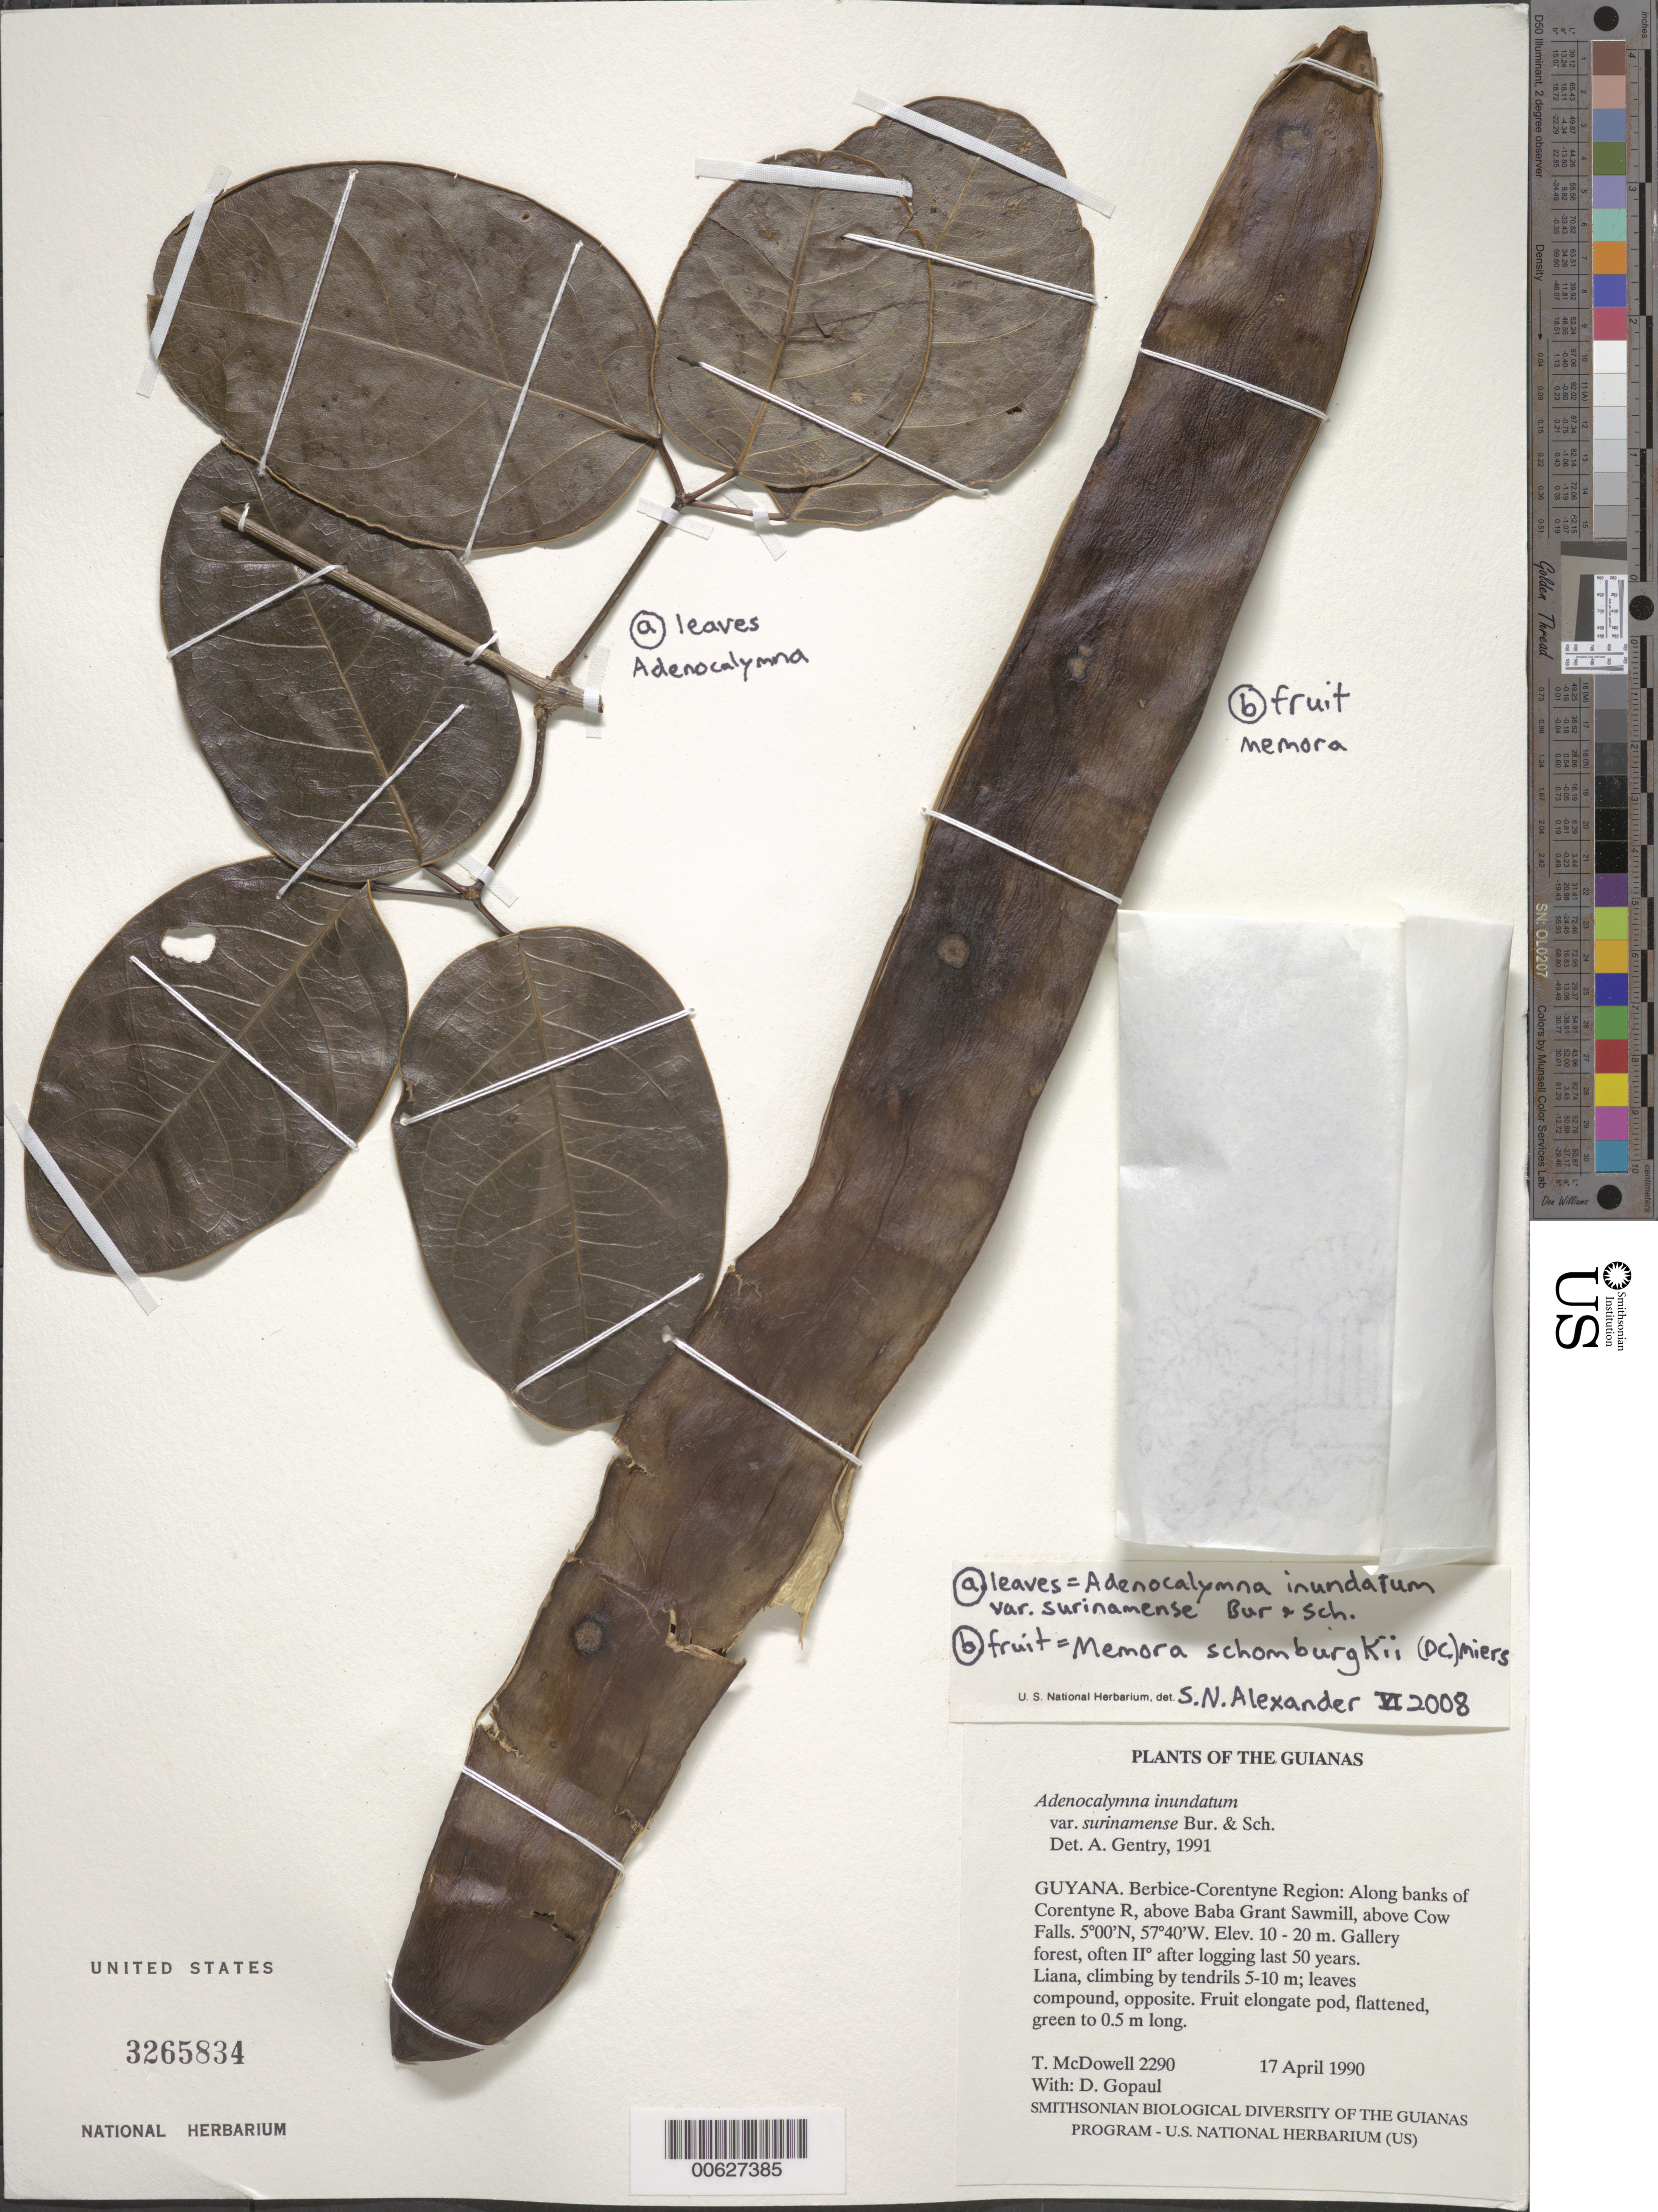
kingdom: Plantae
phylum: Tracheophyta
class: Magnoliopsida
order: Lamiales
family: Bignoniaceae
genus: Adenocalymma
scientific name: Adenocalymma inundatum var. surinamense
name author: Bureau & K. Schum.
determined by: Gentry, A. H.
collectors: T. McDowell & D. Gopaul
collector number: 2290 a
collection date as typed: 17 April 1990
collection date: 1990-04-17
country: Guyana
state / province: E. Berbice-Corentyne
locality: Along banks of Corentyne River, above Baba Grant Sawmill, above Cow Falls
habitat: Gallery forest, often secondary after logging last 50 years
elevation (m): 10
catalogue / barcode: US 3265834